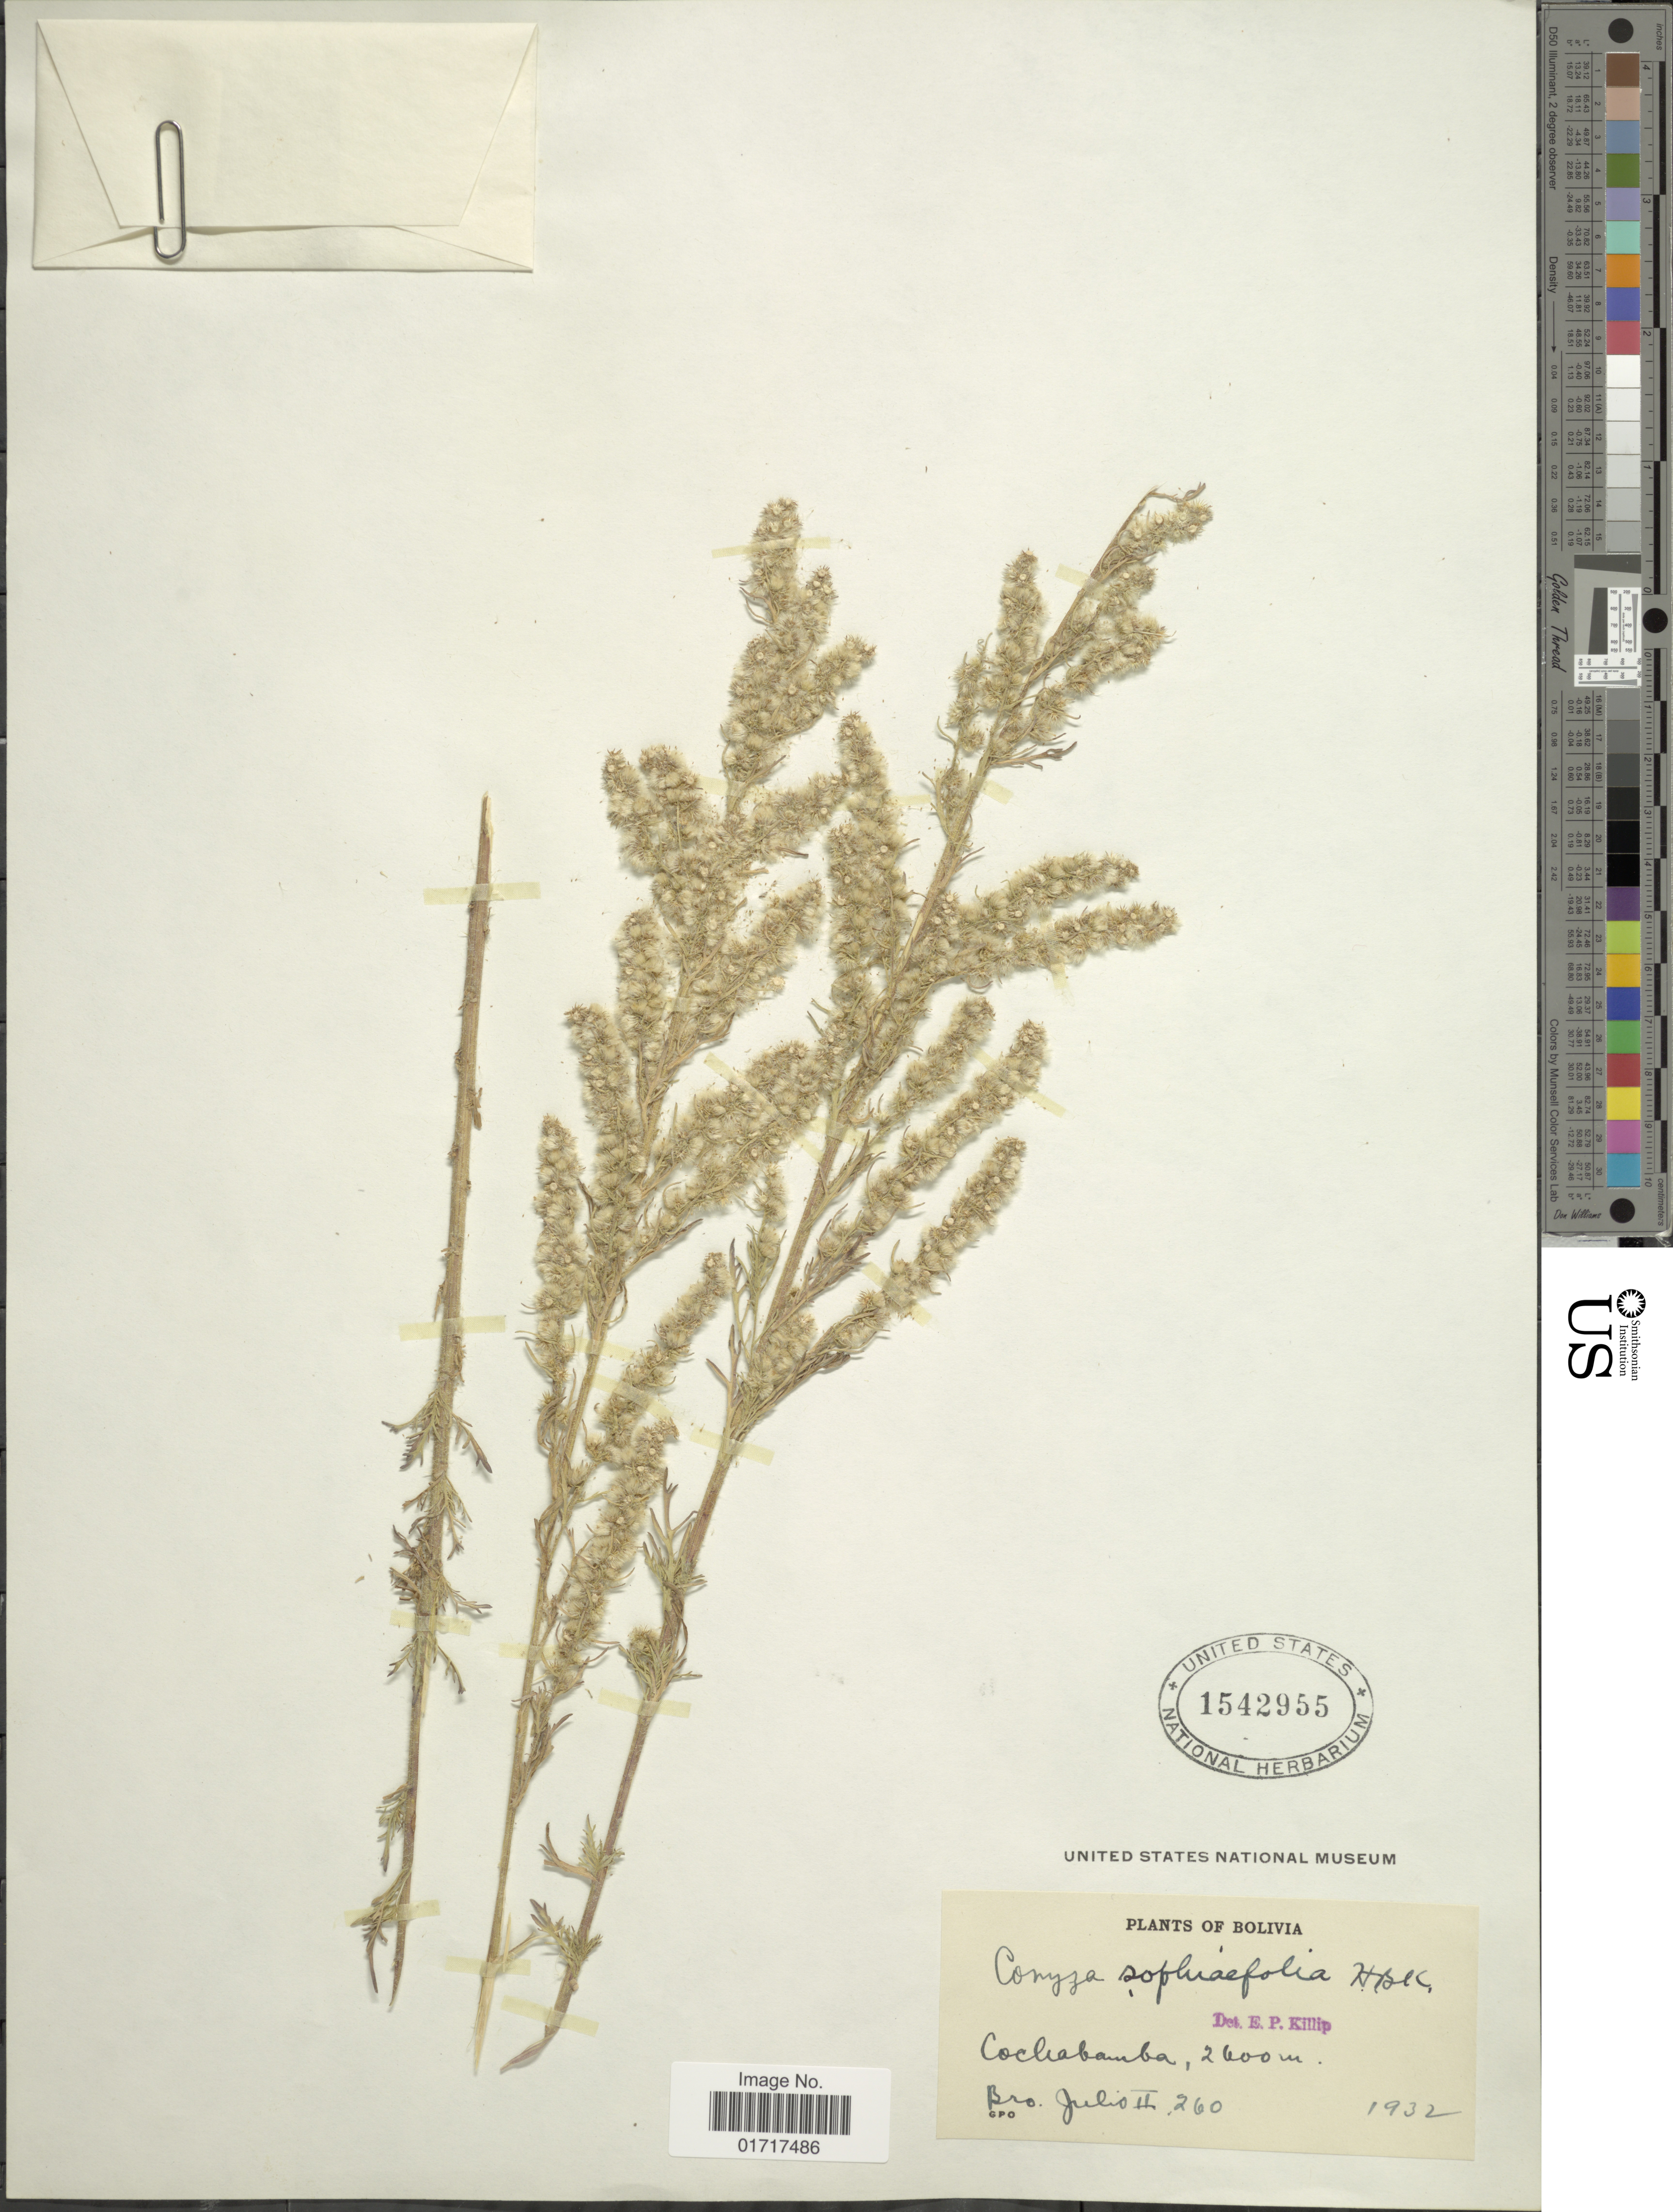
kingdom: Plantae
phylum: Tracheophyta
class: Magnoliopsida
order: Asterales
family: Asteraceae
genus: Conyza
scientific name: Conyza sophiaefolia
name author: Kunth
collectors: Bro. Julio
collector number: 260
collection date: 1932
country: Bolivia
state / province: Cochabamba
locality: Cochabamba.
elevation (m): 2600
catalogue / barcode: US 1542955